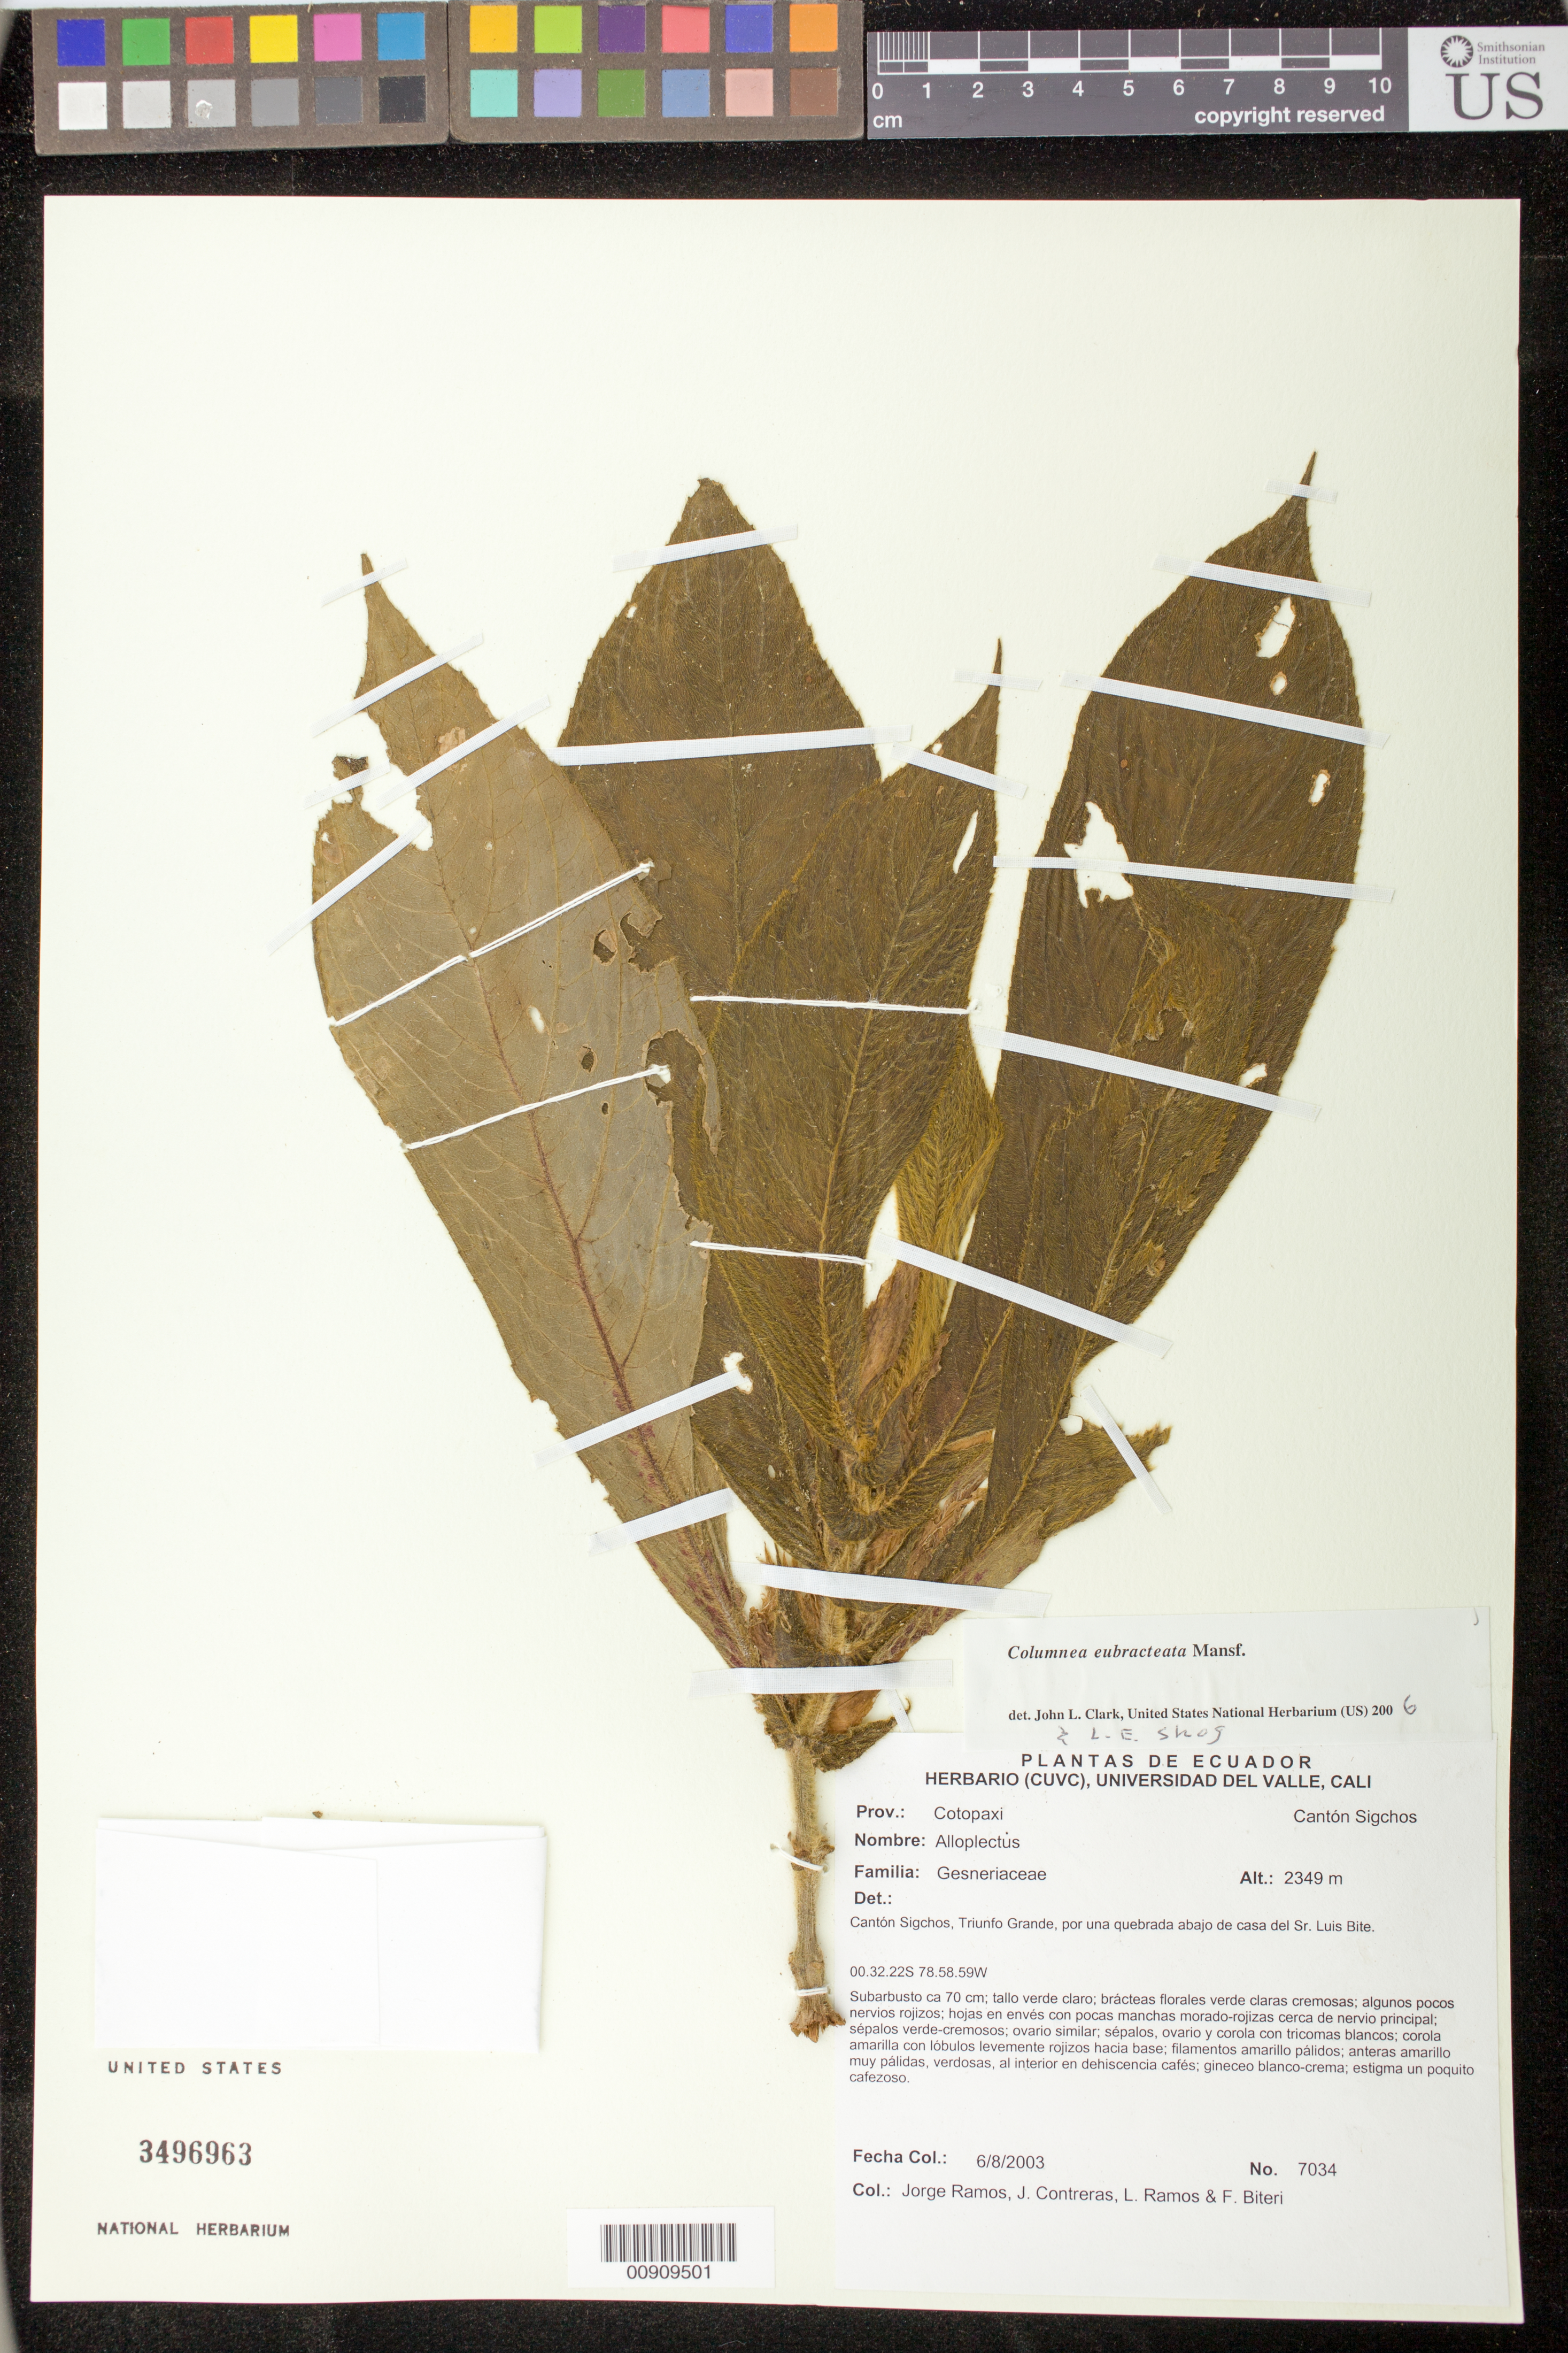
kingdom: Plantae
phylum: Tracheophyta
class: Magnoliopsida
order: Lamiales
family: Gesneriaceae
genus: Columnea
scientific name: Columnea eubracteata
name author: Mansf.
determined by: Clark, J. L.; Skog, Laurence E.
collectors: J. Ramos, J. Contreras, L. Ramos & F. Biteri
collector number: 7034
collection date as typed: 06 Aug 2003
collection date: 2003-08-06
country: Ecuador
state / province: Cotopaxi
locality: Cantón Sigchos, Triunfo Grande, por una quebrada abajo de casa del Sr. Luis Bite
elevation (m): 2349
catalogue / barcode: US 3496963